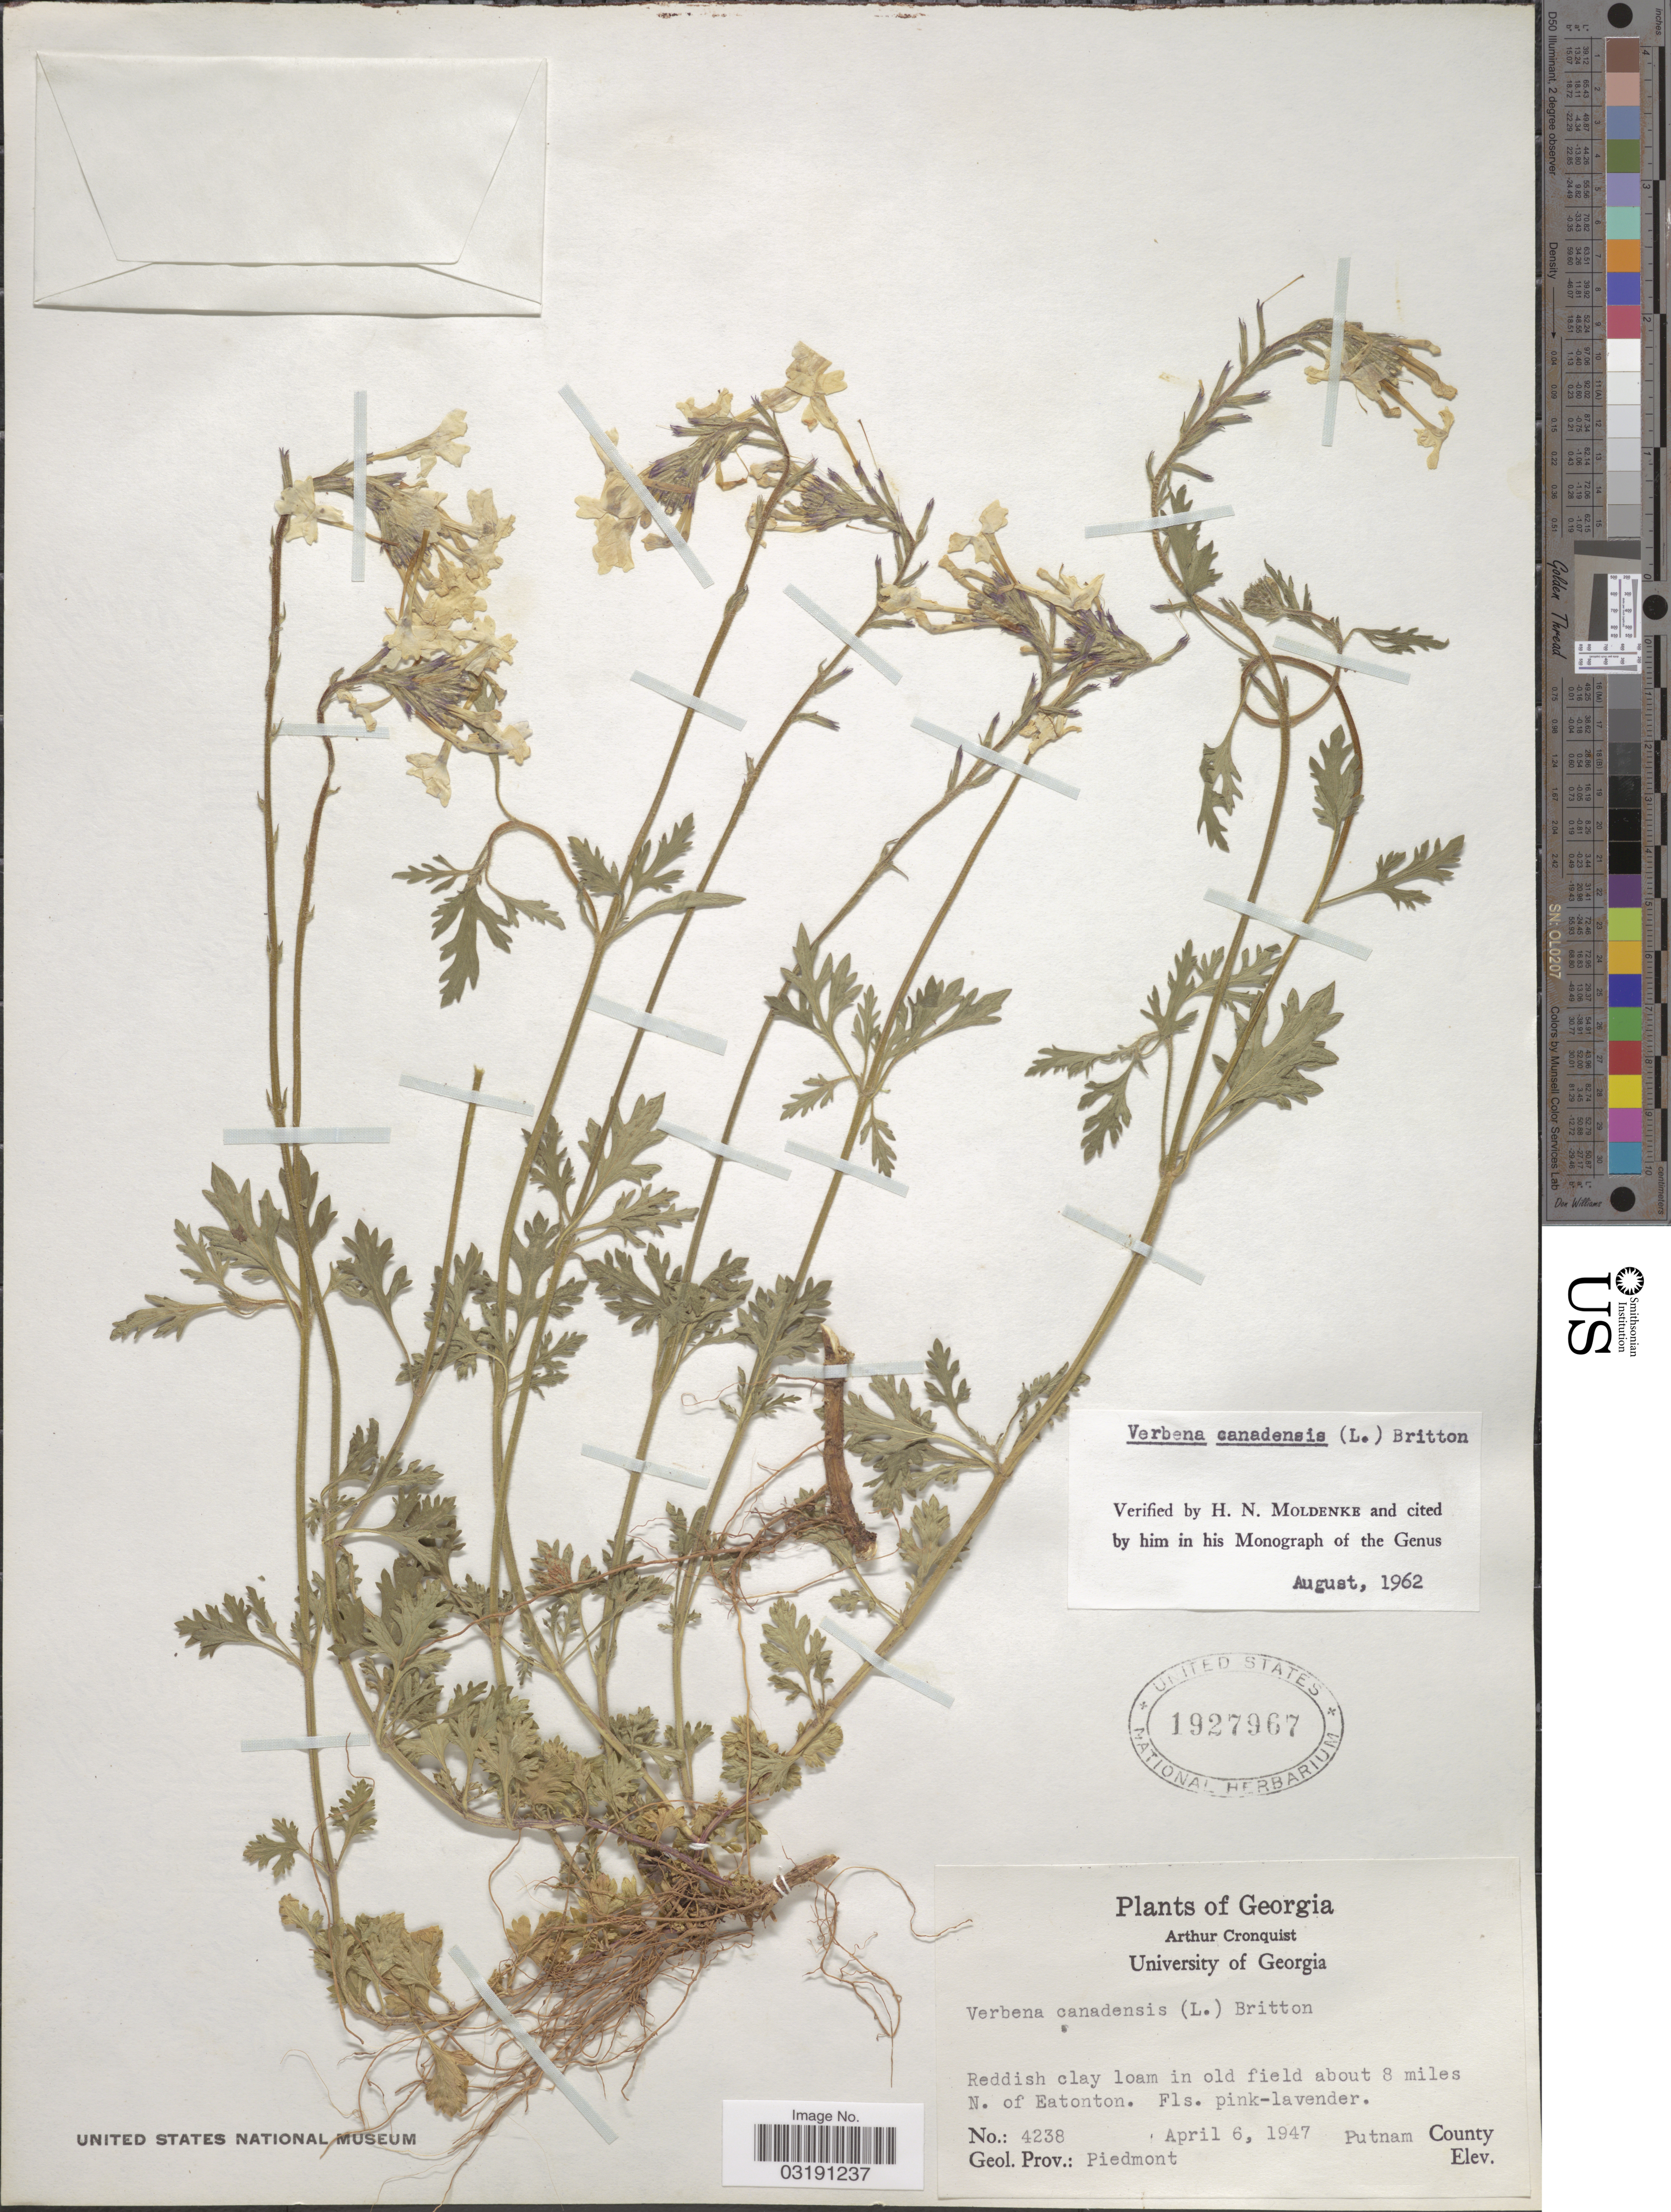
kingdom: Plantae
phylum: Tracheophyta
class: Magnoliopsida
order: Lamiales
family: Verbenaceae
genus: Verbena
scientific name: Verbena canadensis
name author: (L.) Britton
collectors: A. J. Cronquist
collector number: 4238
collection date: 1947-04-06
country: United States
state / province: Georgia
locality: Reddish clay loam in old field about 8 miles N. of Eatonton. Putnam County.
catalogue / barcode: US 1927967